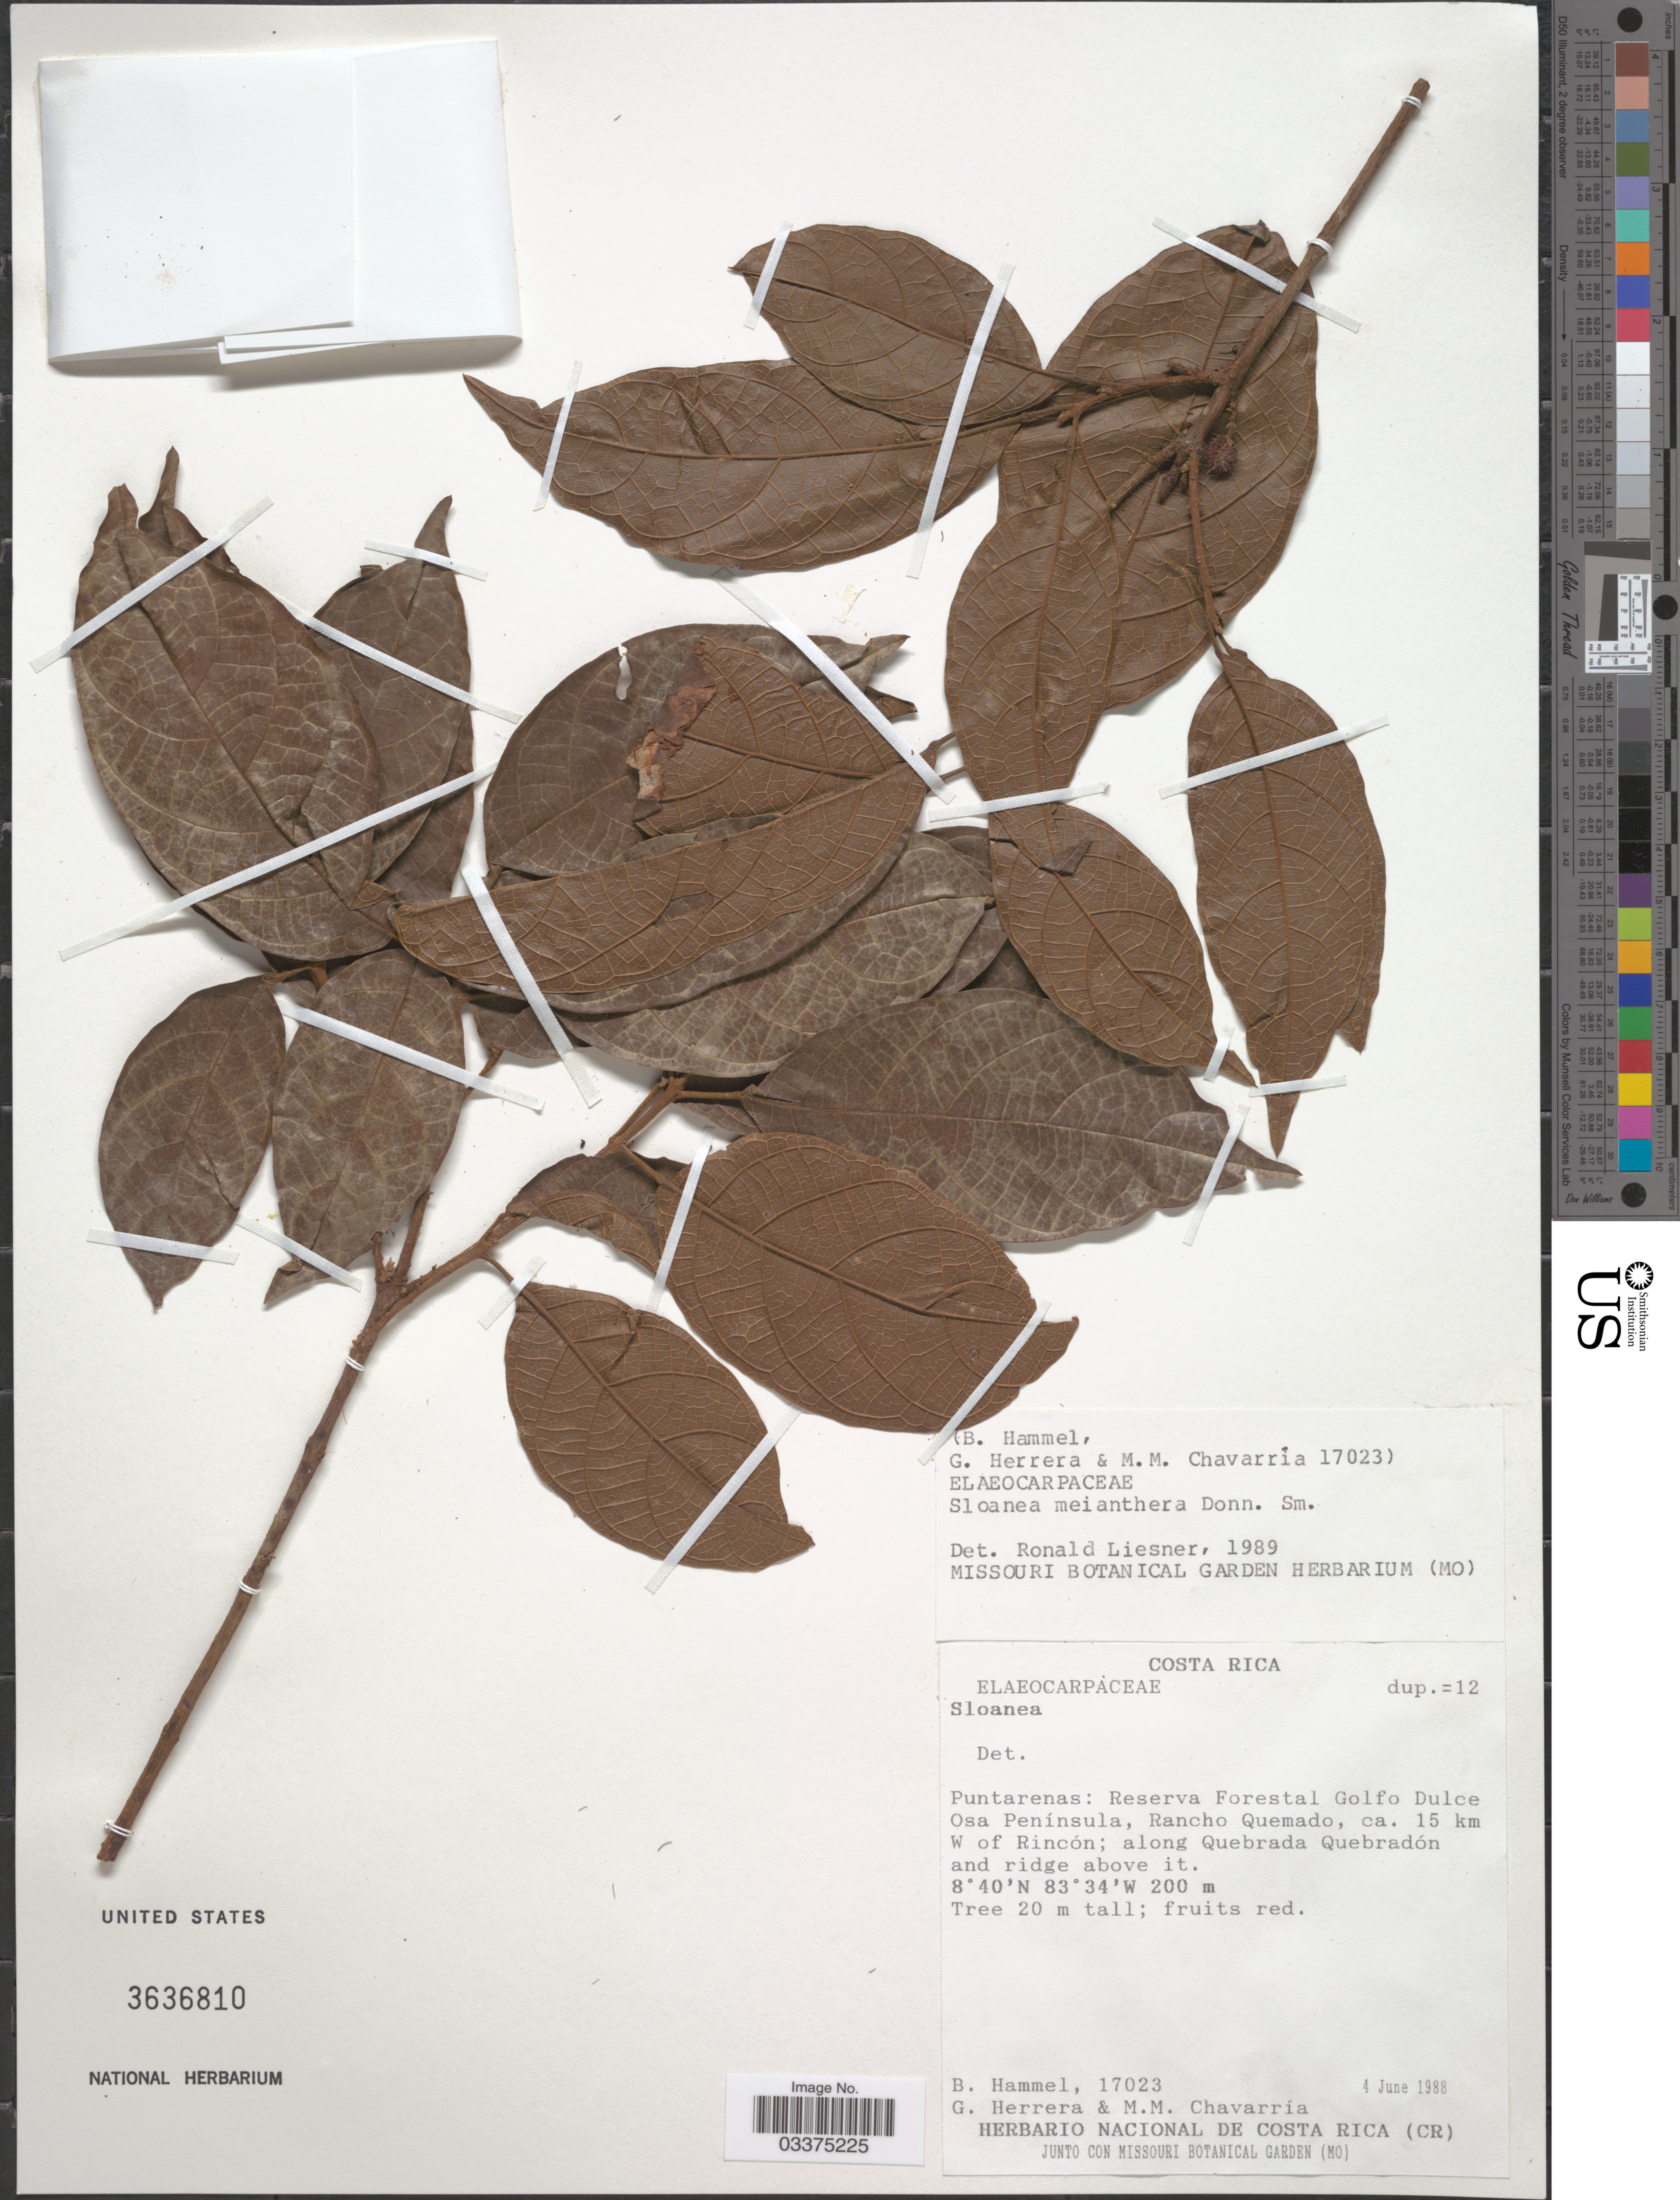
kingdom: Plantae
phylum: Tracheophyta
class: Magnoliopsida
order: Oxalidales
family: Elaeocarpaceae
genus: Sloanea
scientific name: Sloanea meianthera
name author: Donn. Sm.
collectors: B. Hammel, G. Herrera & M. Chavarría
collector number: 17023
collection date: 1988-06-04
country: Costa Rica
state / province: Puntarenas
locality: Reserva Forestal Golfo Dulce Osa Península; Rancho Quemado, ca. 15 km W of Rincón; along Quebrada Quebradón and ridge above it.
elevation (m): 200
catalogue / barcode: US 3636810